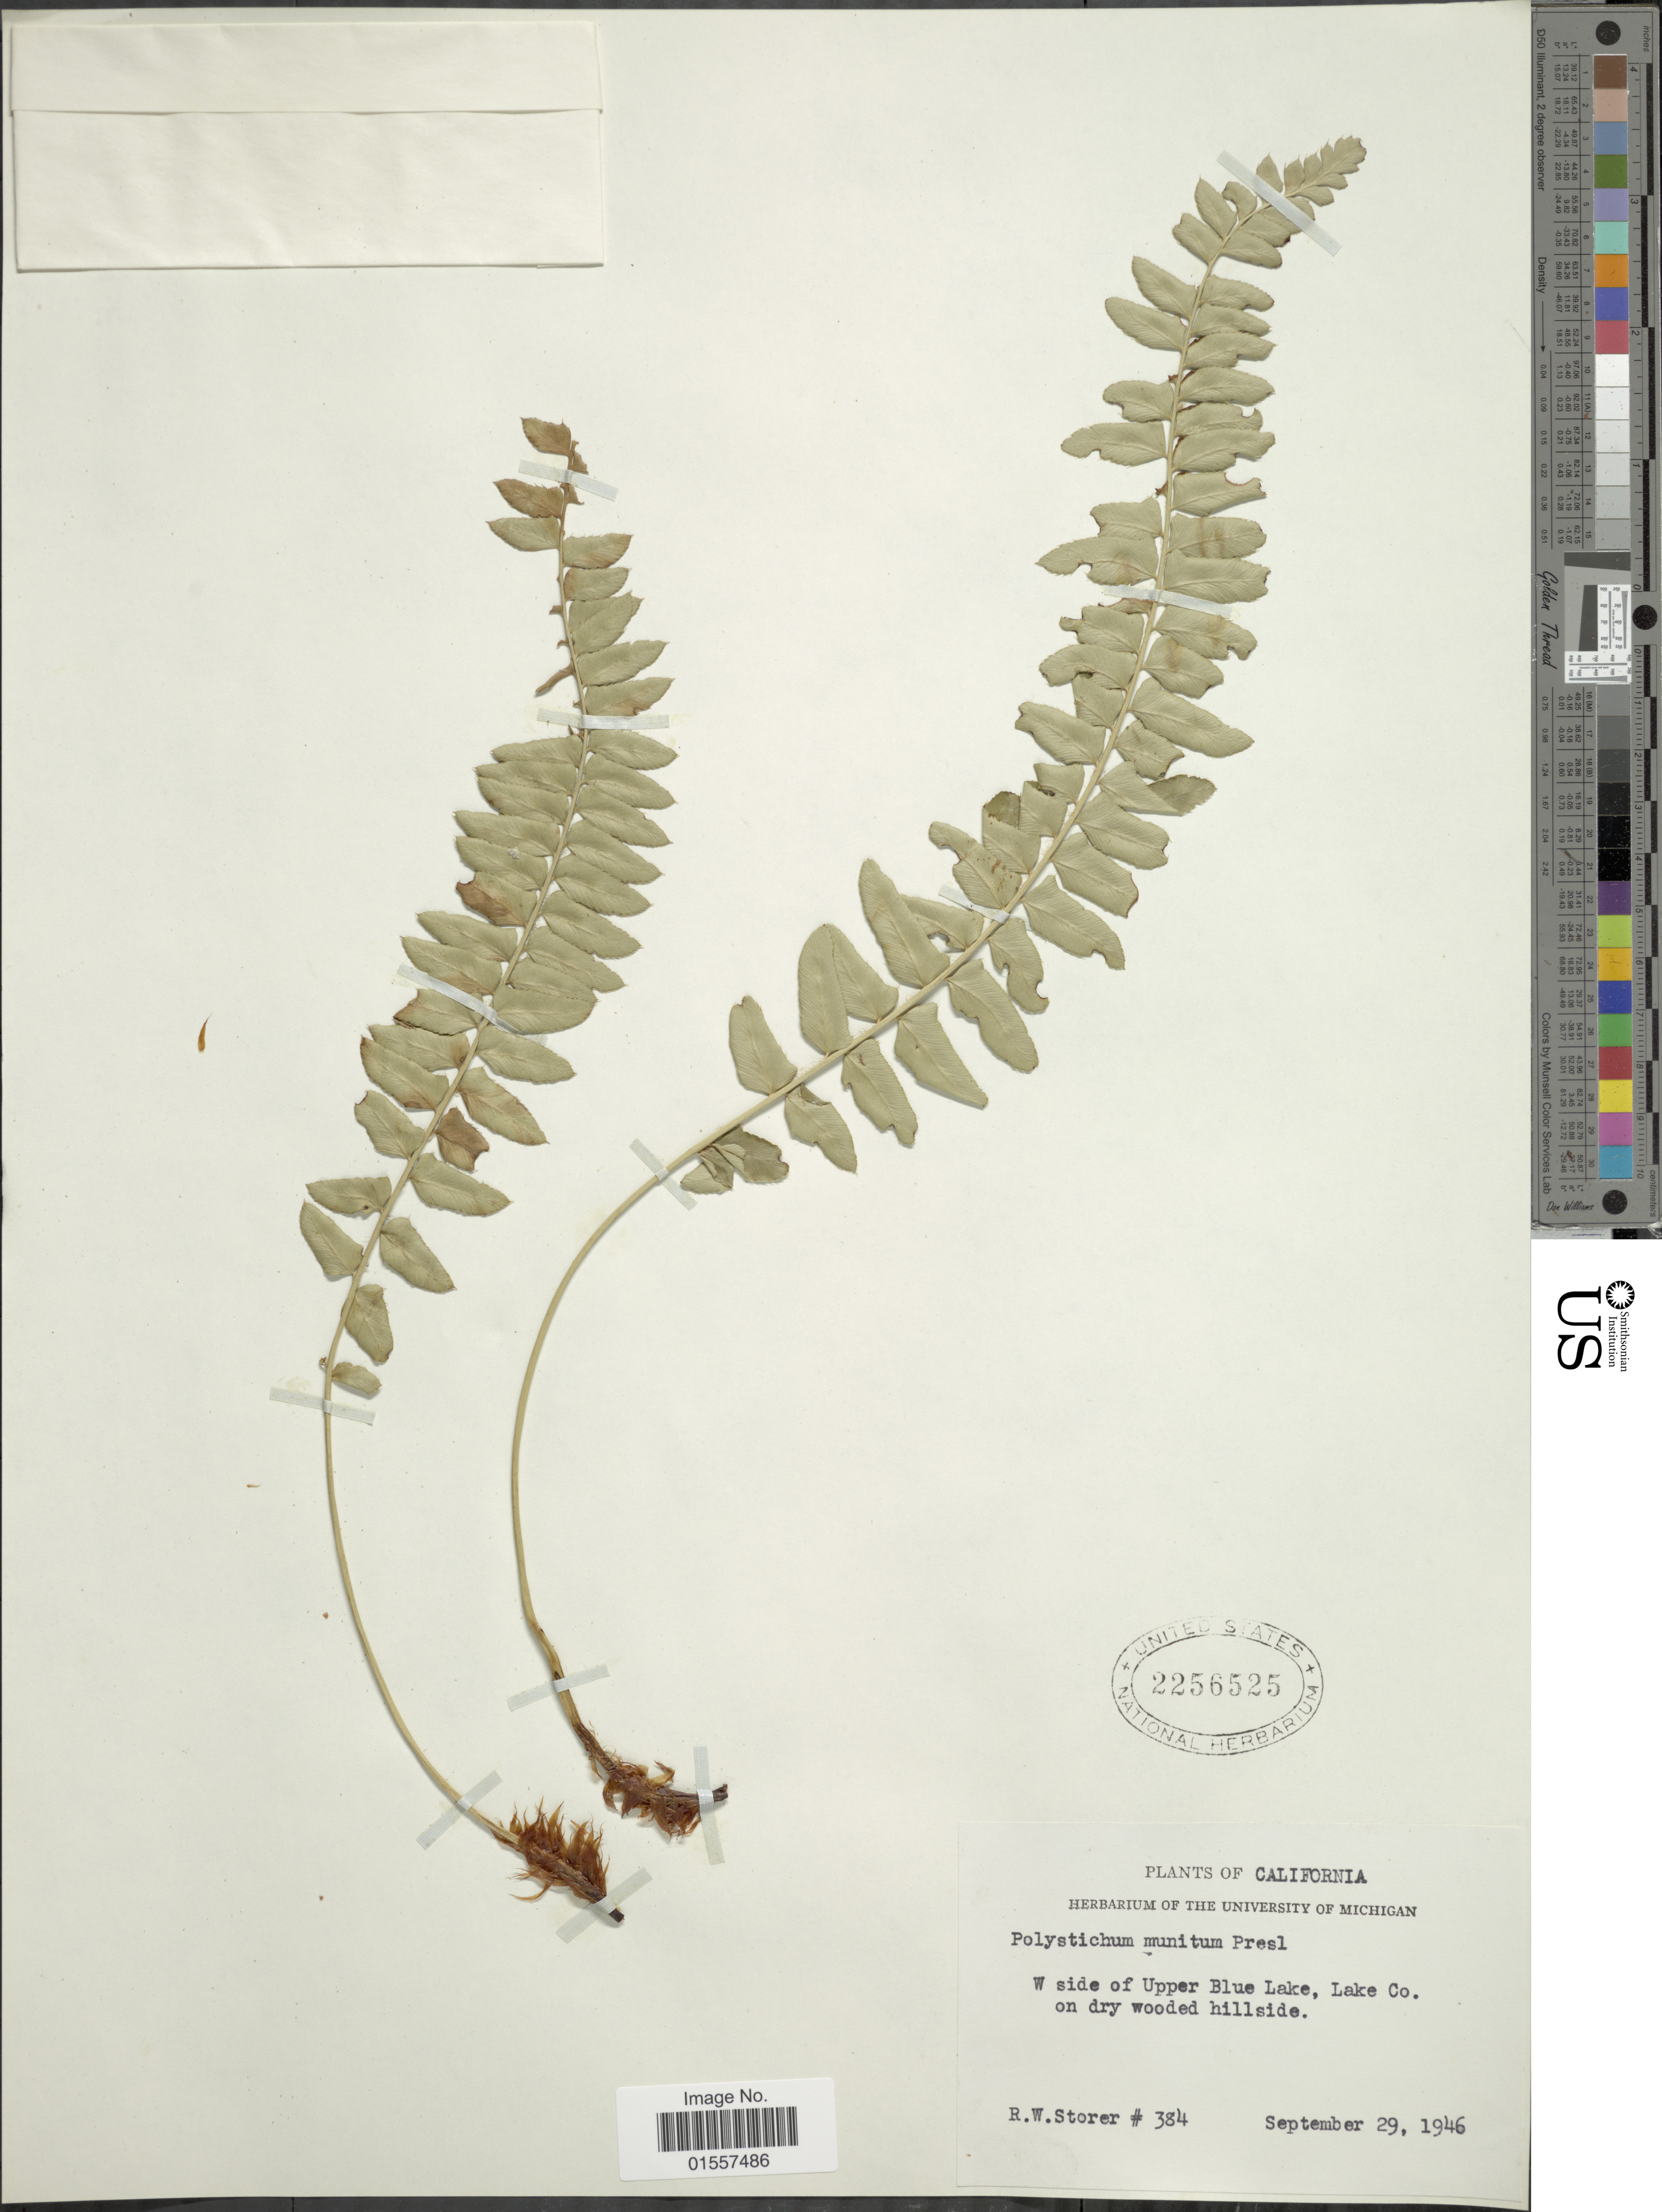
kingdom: Plantae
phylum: Tracheophyta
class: Polypodiopsida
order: Polypodiales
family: Dryopteridaceae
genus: Polystichum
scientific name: Polystichum munitum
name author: (Kaulf.) C. Presl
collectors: R. Storer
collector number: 384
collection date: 1946-09-29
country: United States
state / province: California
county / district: Lake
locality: California, W side of Upper Blue Lake, Lake Co., on dry wooded hillside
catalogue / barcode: US 2256525